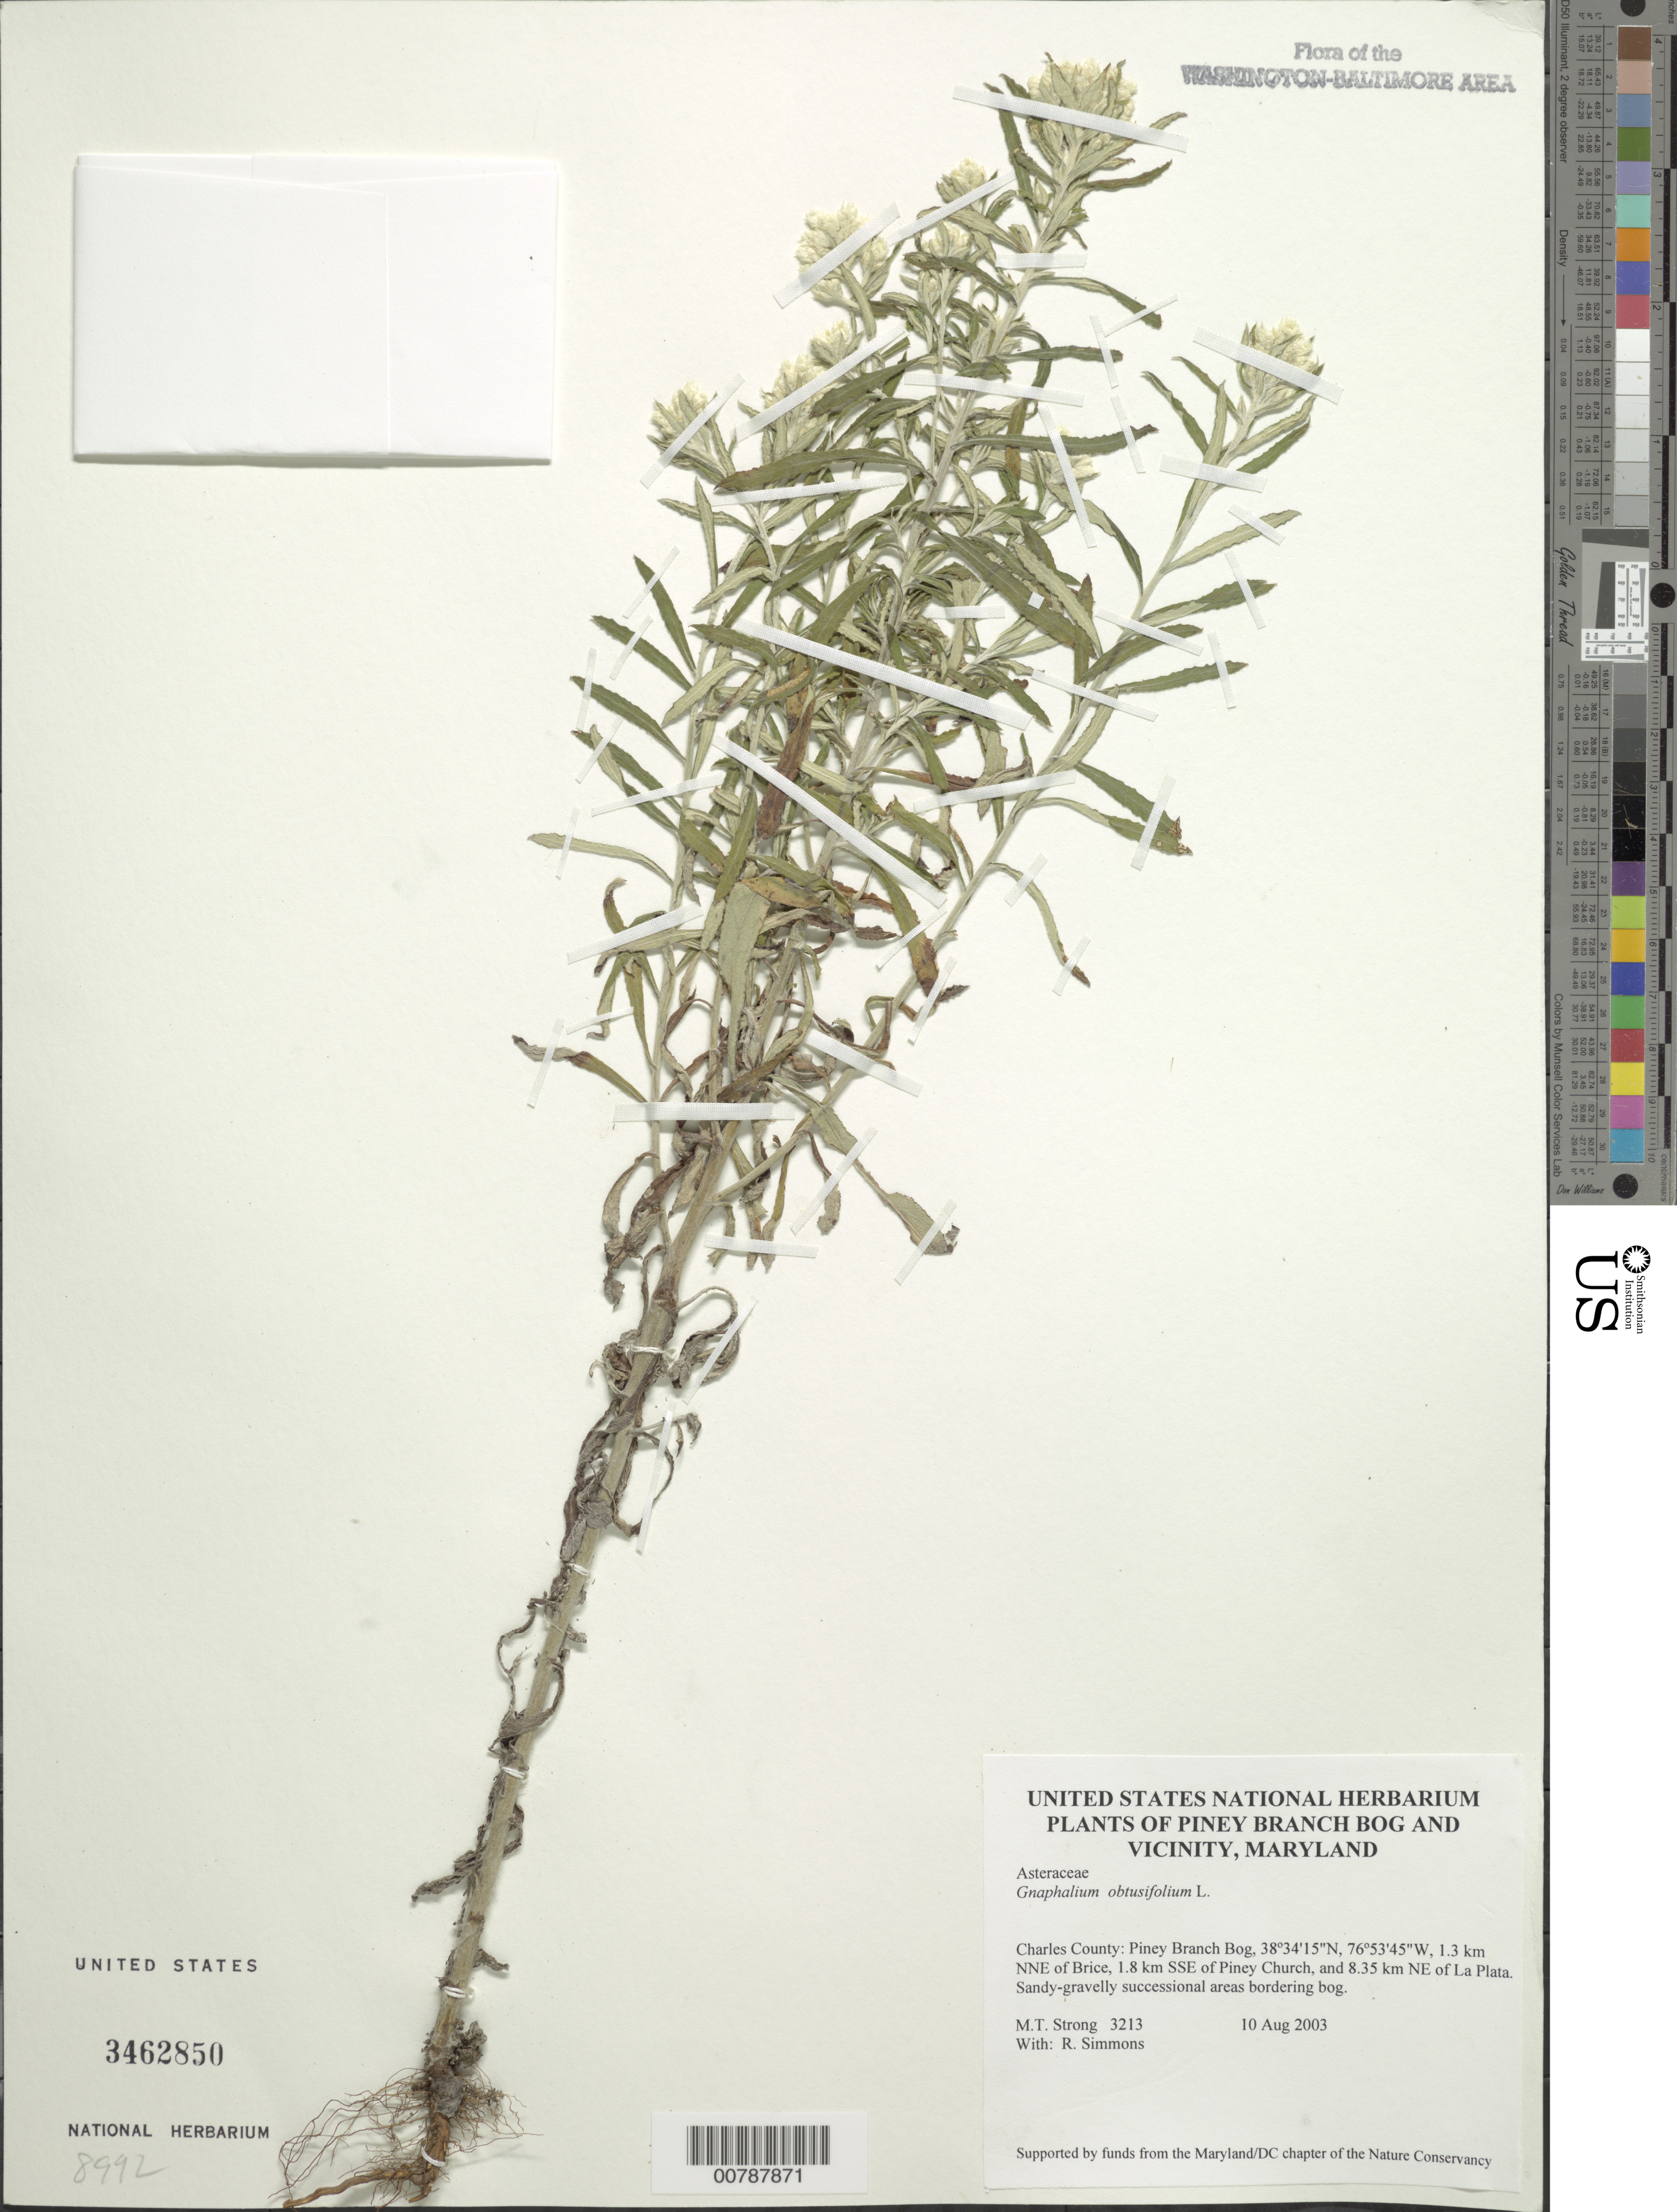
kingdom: Plantae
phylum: Tracheophyta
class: Magnoliopsida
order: Asterales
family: Asteraceae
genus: Pseudognaphalium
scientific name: Pseudognaphalium obtusifolium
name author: (L.) Hilliard & B.L. Burtt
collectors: M. T. Strong & R. H. Simmons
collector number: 3213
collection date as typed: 10 Aug 2003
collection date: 2003-08-10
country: United States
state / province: Maryland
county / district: Charles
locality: Piney Branch Bog, 1.3 km NNE of Brice, 1.8 km SSE of Piney Church, and 8.35 km NE of La Plata.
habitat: Sandy-gravelly successional areas bordering bog.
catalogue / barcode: US 3462850